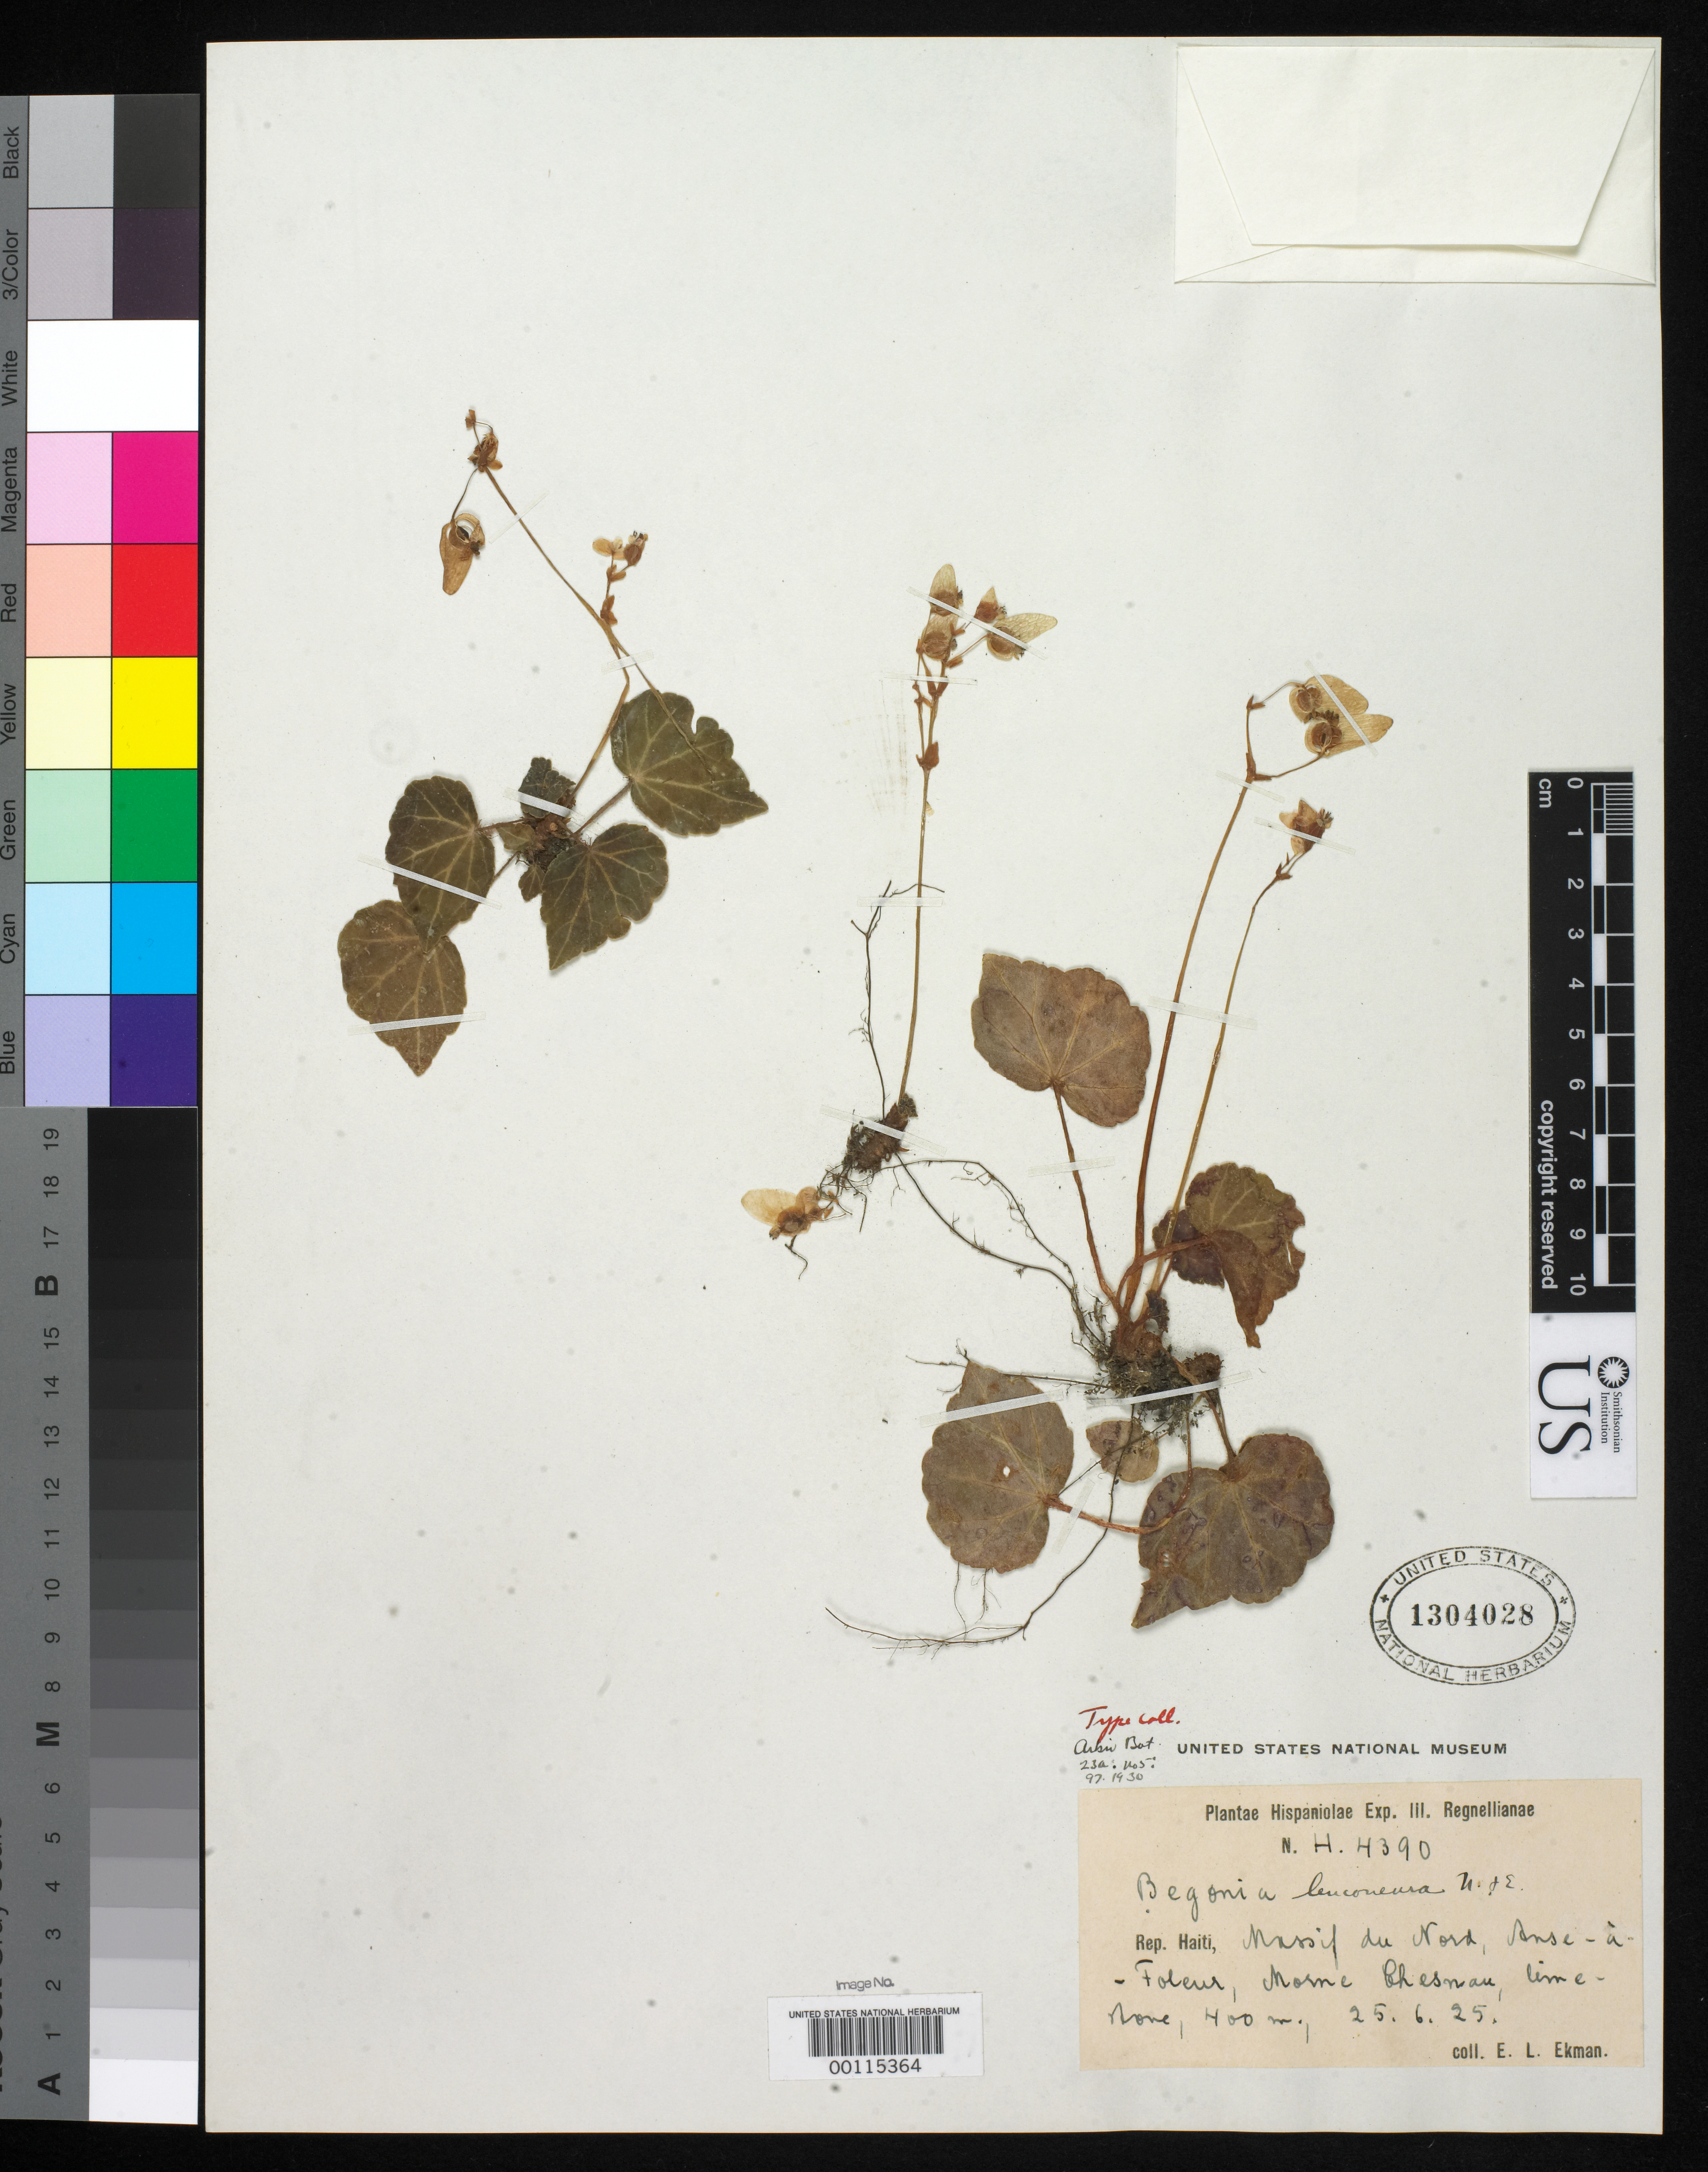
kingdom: Plantae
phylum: Tracheophyta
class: Magnoliopsida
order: Cucurbitales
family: Begoniaceae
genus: Begonia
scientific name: Begonia leuconeura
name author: Urb. & Ekman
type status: Isotype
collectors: E. L. Ekman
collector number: H 4390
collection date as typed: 25 Jun 1925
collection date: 1925-06-25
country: Haiti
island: Hispaniola Island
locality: Massif du Nord prope Anse-a-Foleur in Morne Cheneau.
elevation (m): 400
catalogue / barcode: US 1304028